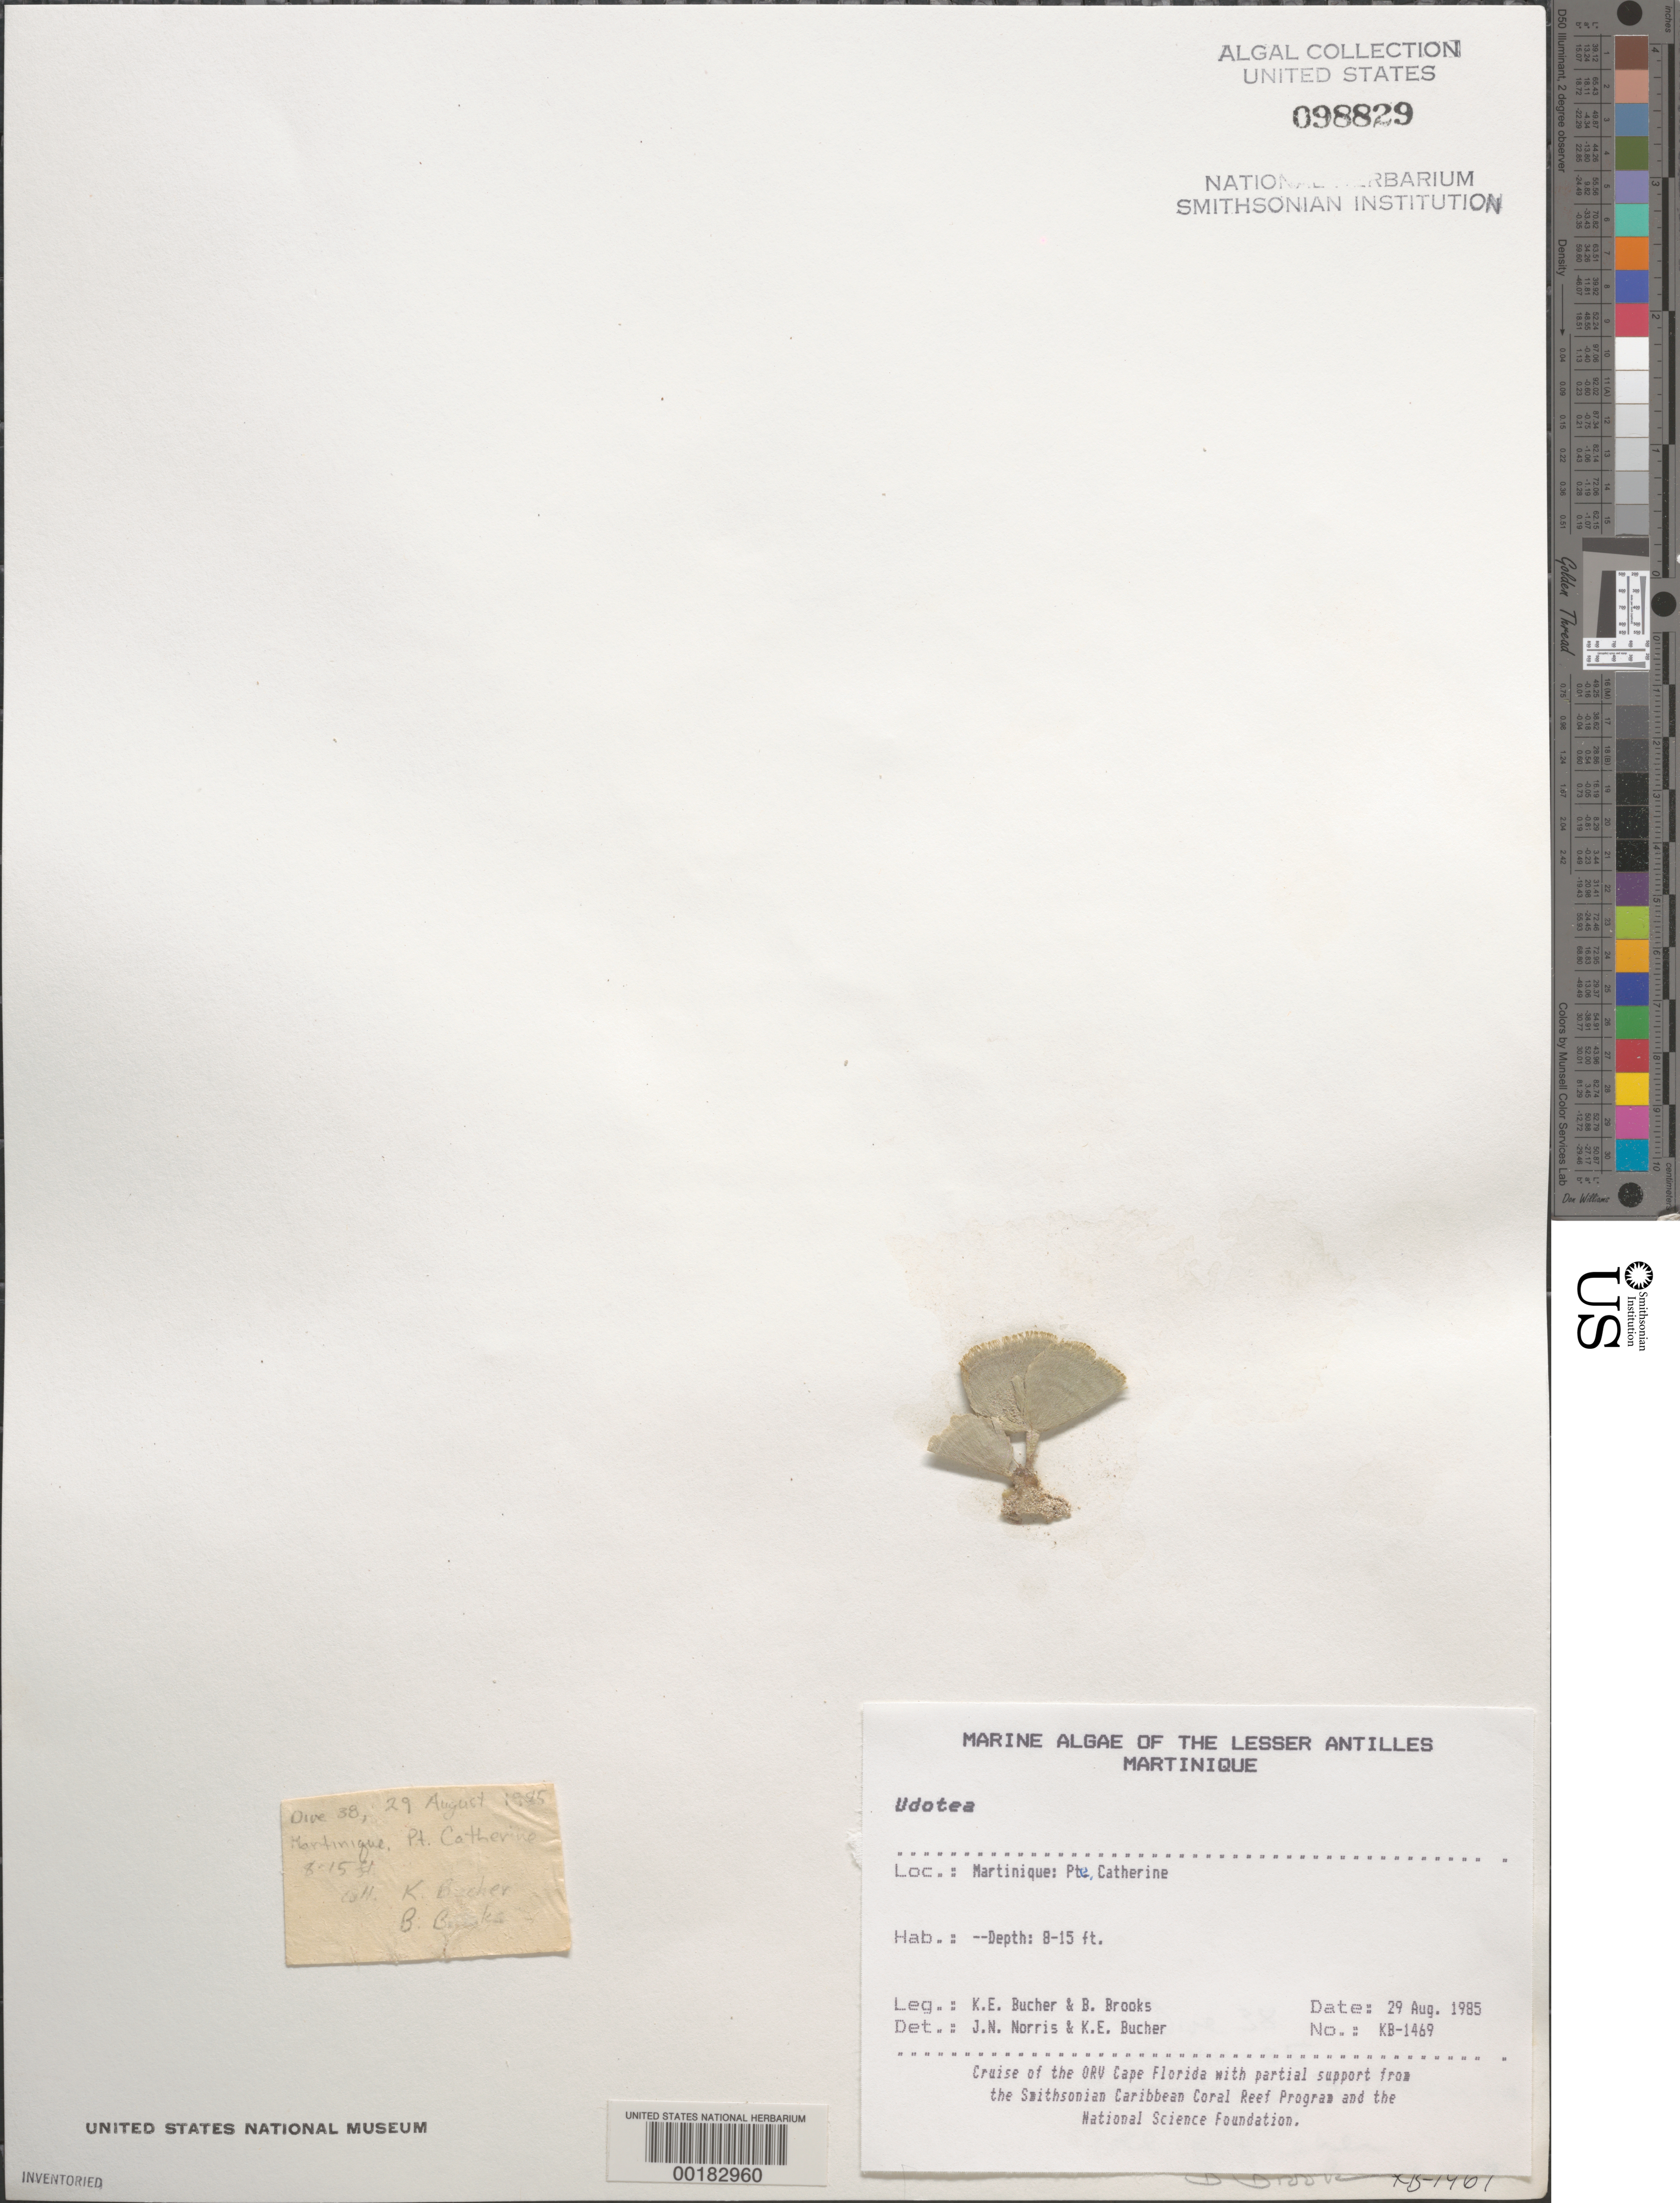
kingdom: Plantae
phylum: Chlorophyta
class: Ulvophyceae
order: Bryopsidales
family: Udoteaceae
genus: Udotea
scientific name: Udotea sp.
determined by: Norris, J. N.; Bucher, K. E.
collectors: K. E. Bucher & B. Brooks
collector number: Kb-1469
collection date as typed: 29 Aug 1985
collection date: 1985-08-29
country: Martinique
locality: Pointe Catherine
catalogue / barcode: US 98829